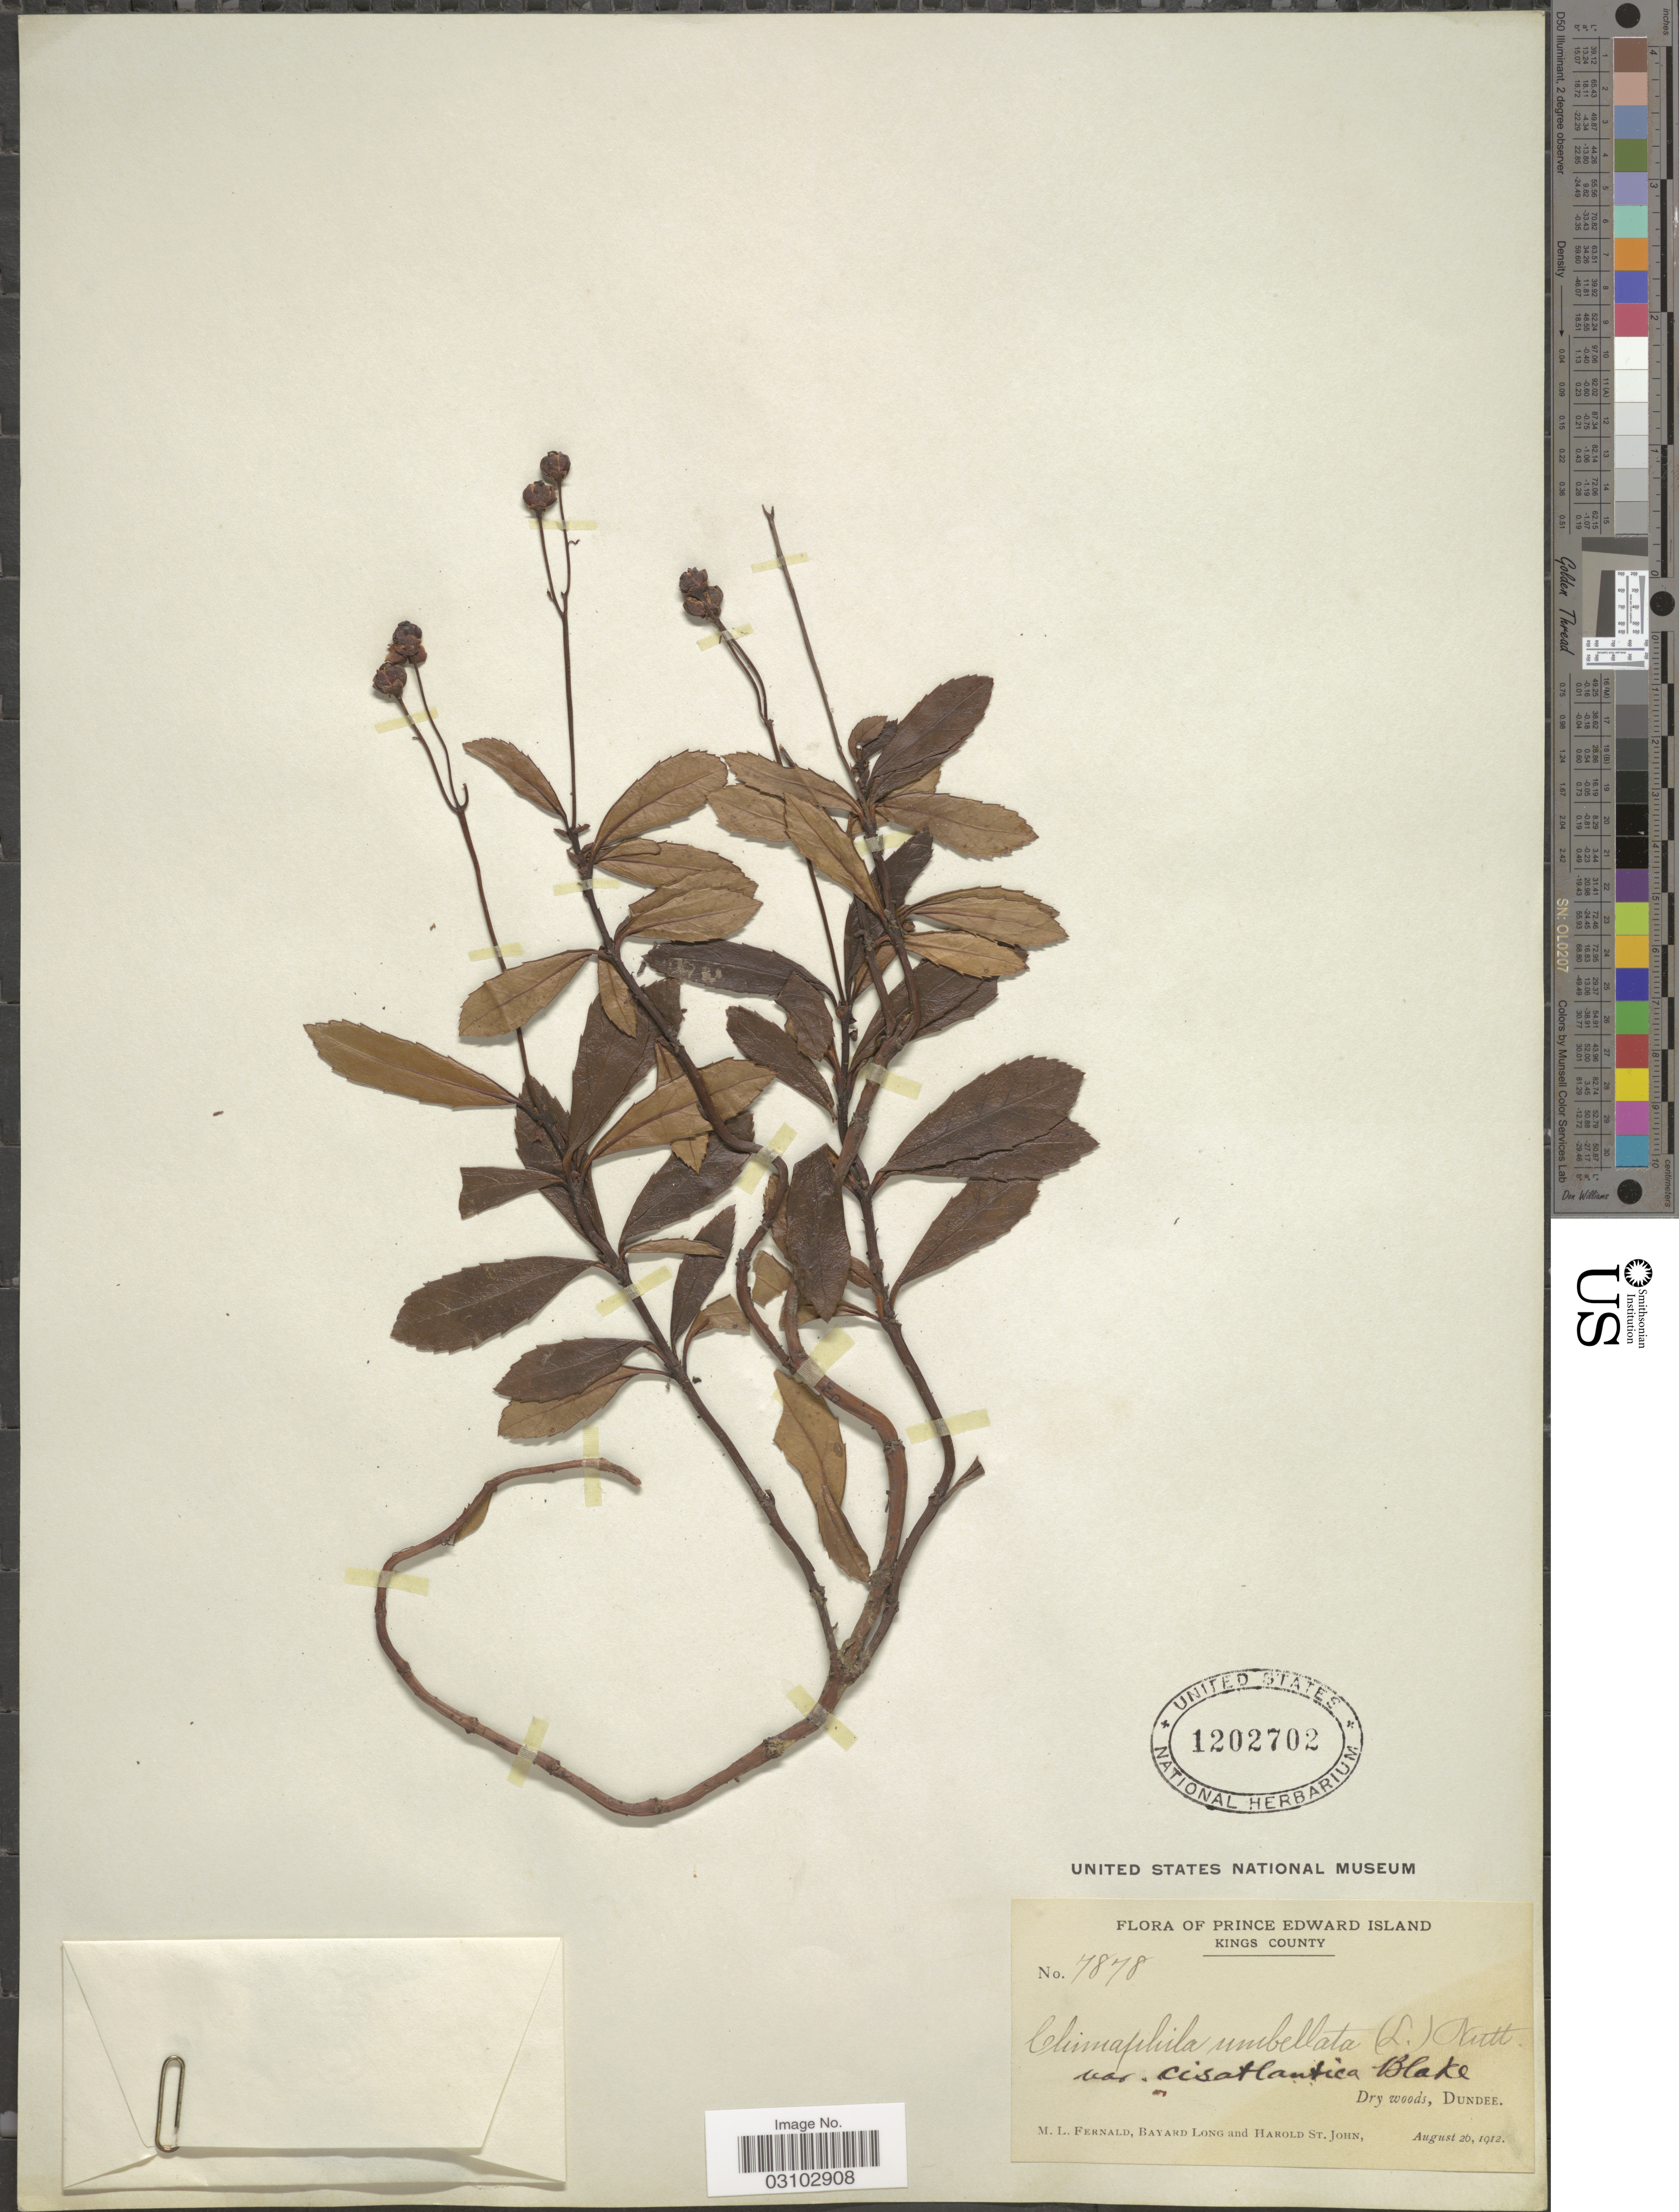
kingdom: Plantae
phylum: Tracheophyta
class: Magnoliopsida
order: Ericales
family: Ericaceae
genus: Chimaphila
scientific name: Chimaphila umbellata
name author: (L.) W.P.C. Barton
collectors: M. L. Fernald, B. Long & H. St. John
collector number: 7878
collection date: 1912-08-26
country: Canada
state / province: Prince Edward Island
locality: Kings County.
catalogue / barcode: US 1202702